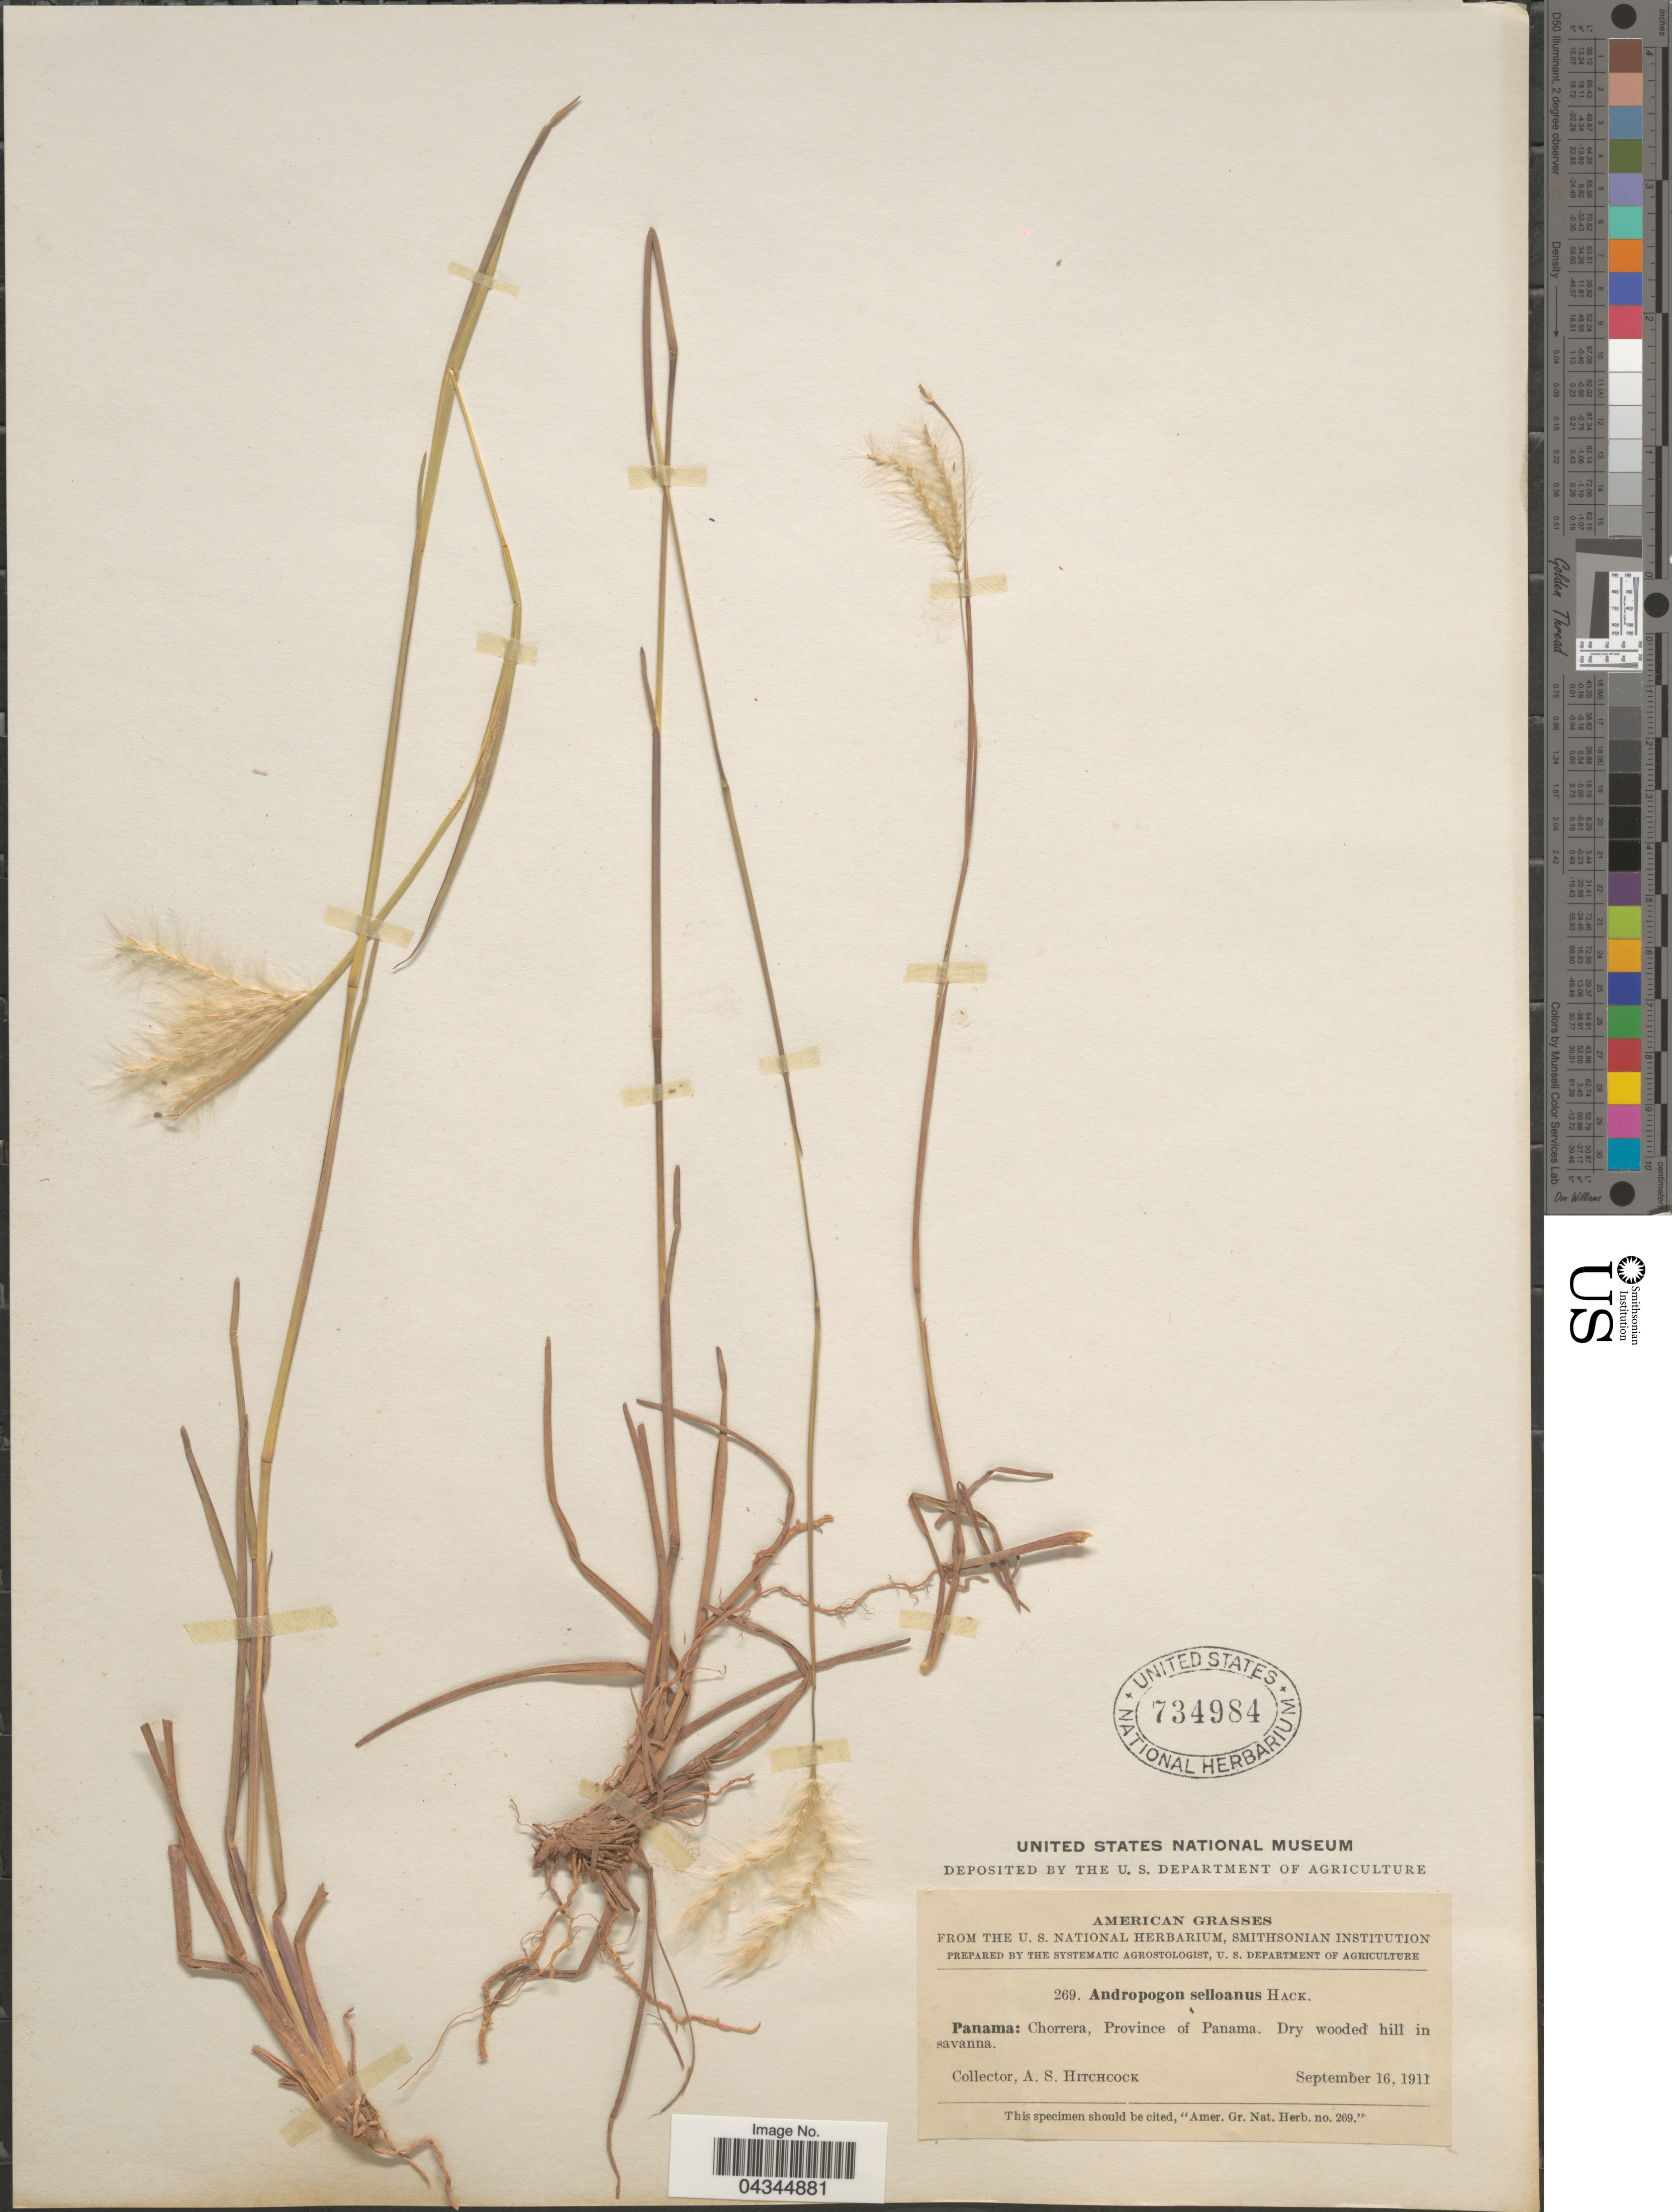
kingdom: Plantae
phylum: Tracheophyta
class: Liliopsida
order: Poales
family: Poaceae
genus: Andropogon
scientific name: Andropogon selloanus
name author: (Hack.) Hack.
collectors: A. S. Hitchcock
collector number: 269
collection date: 1911-09-16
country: Panama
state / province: Panamá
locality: Chorrera.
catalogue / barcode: US 734984